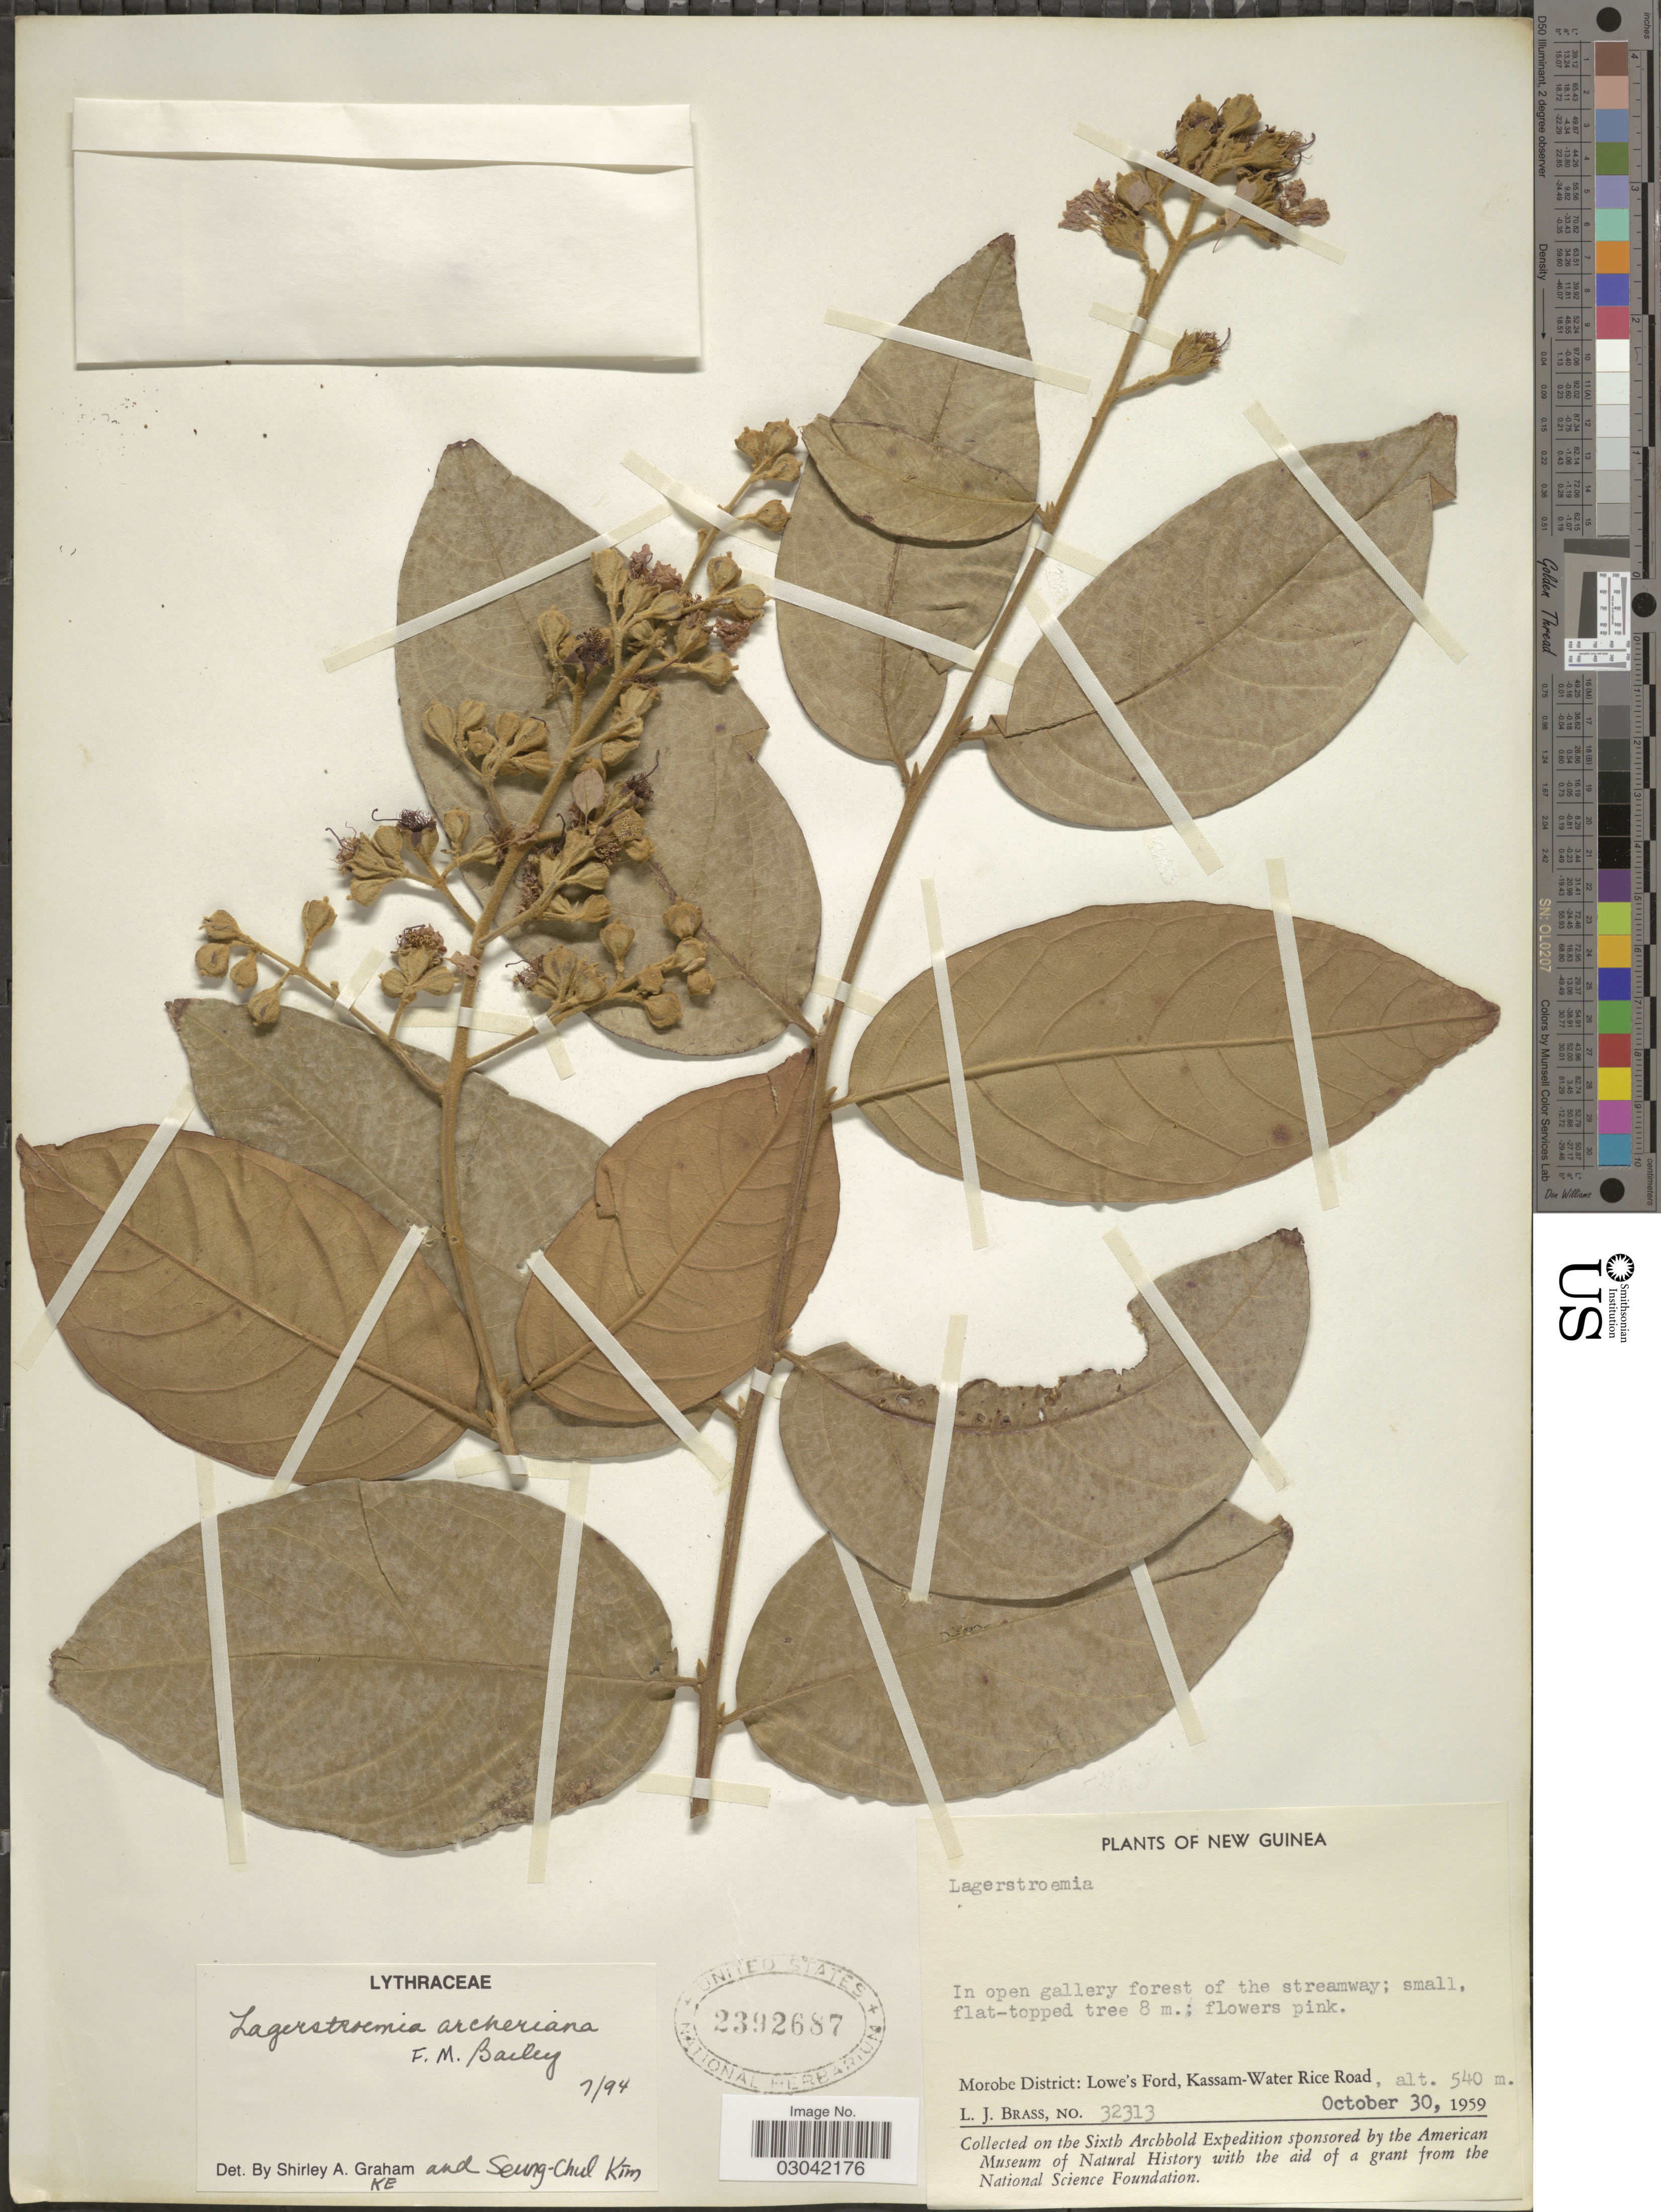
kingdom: Plantae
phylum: Tracheophyta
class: Magnoliopsida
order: Myrtales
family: Lythraceae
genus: Lagerstroemia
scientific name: Lagerstroemia archeriana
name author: F.M. Bailey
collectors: L. J. Brass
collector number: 32313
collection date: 1959-10-30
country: Papua New Guinea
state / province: Morobe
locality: New Guinea. Lowe's Ford, Kassam-Water Rice Road.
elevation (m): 540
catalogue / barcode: US 2392687